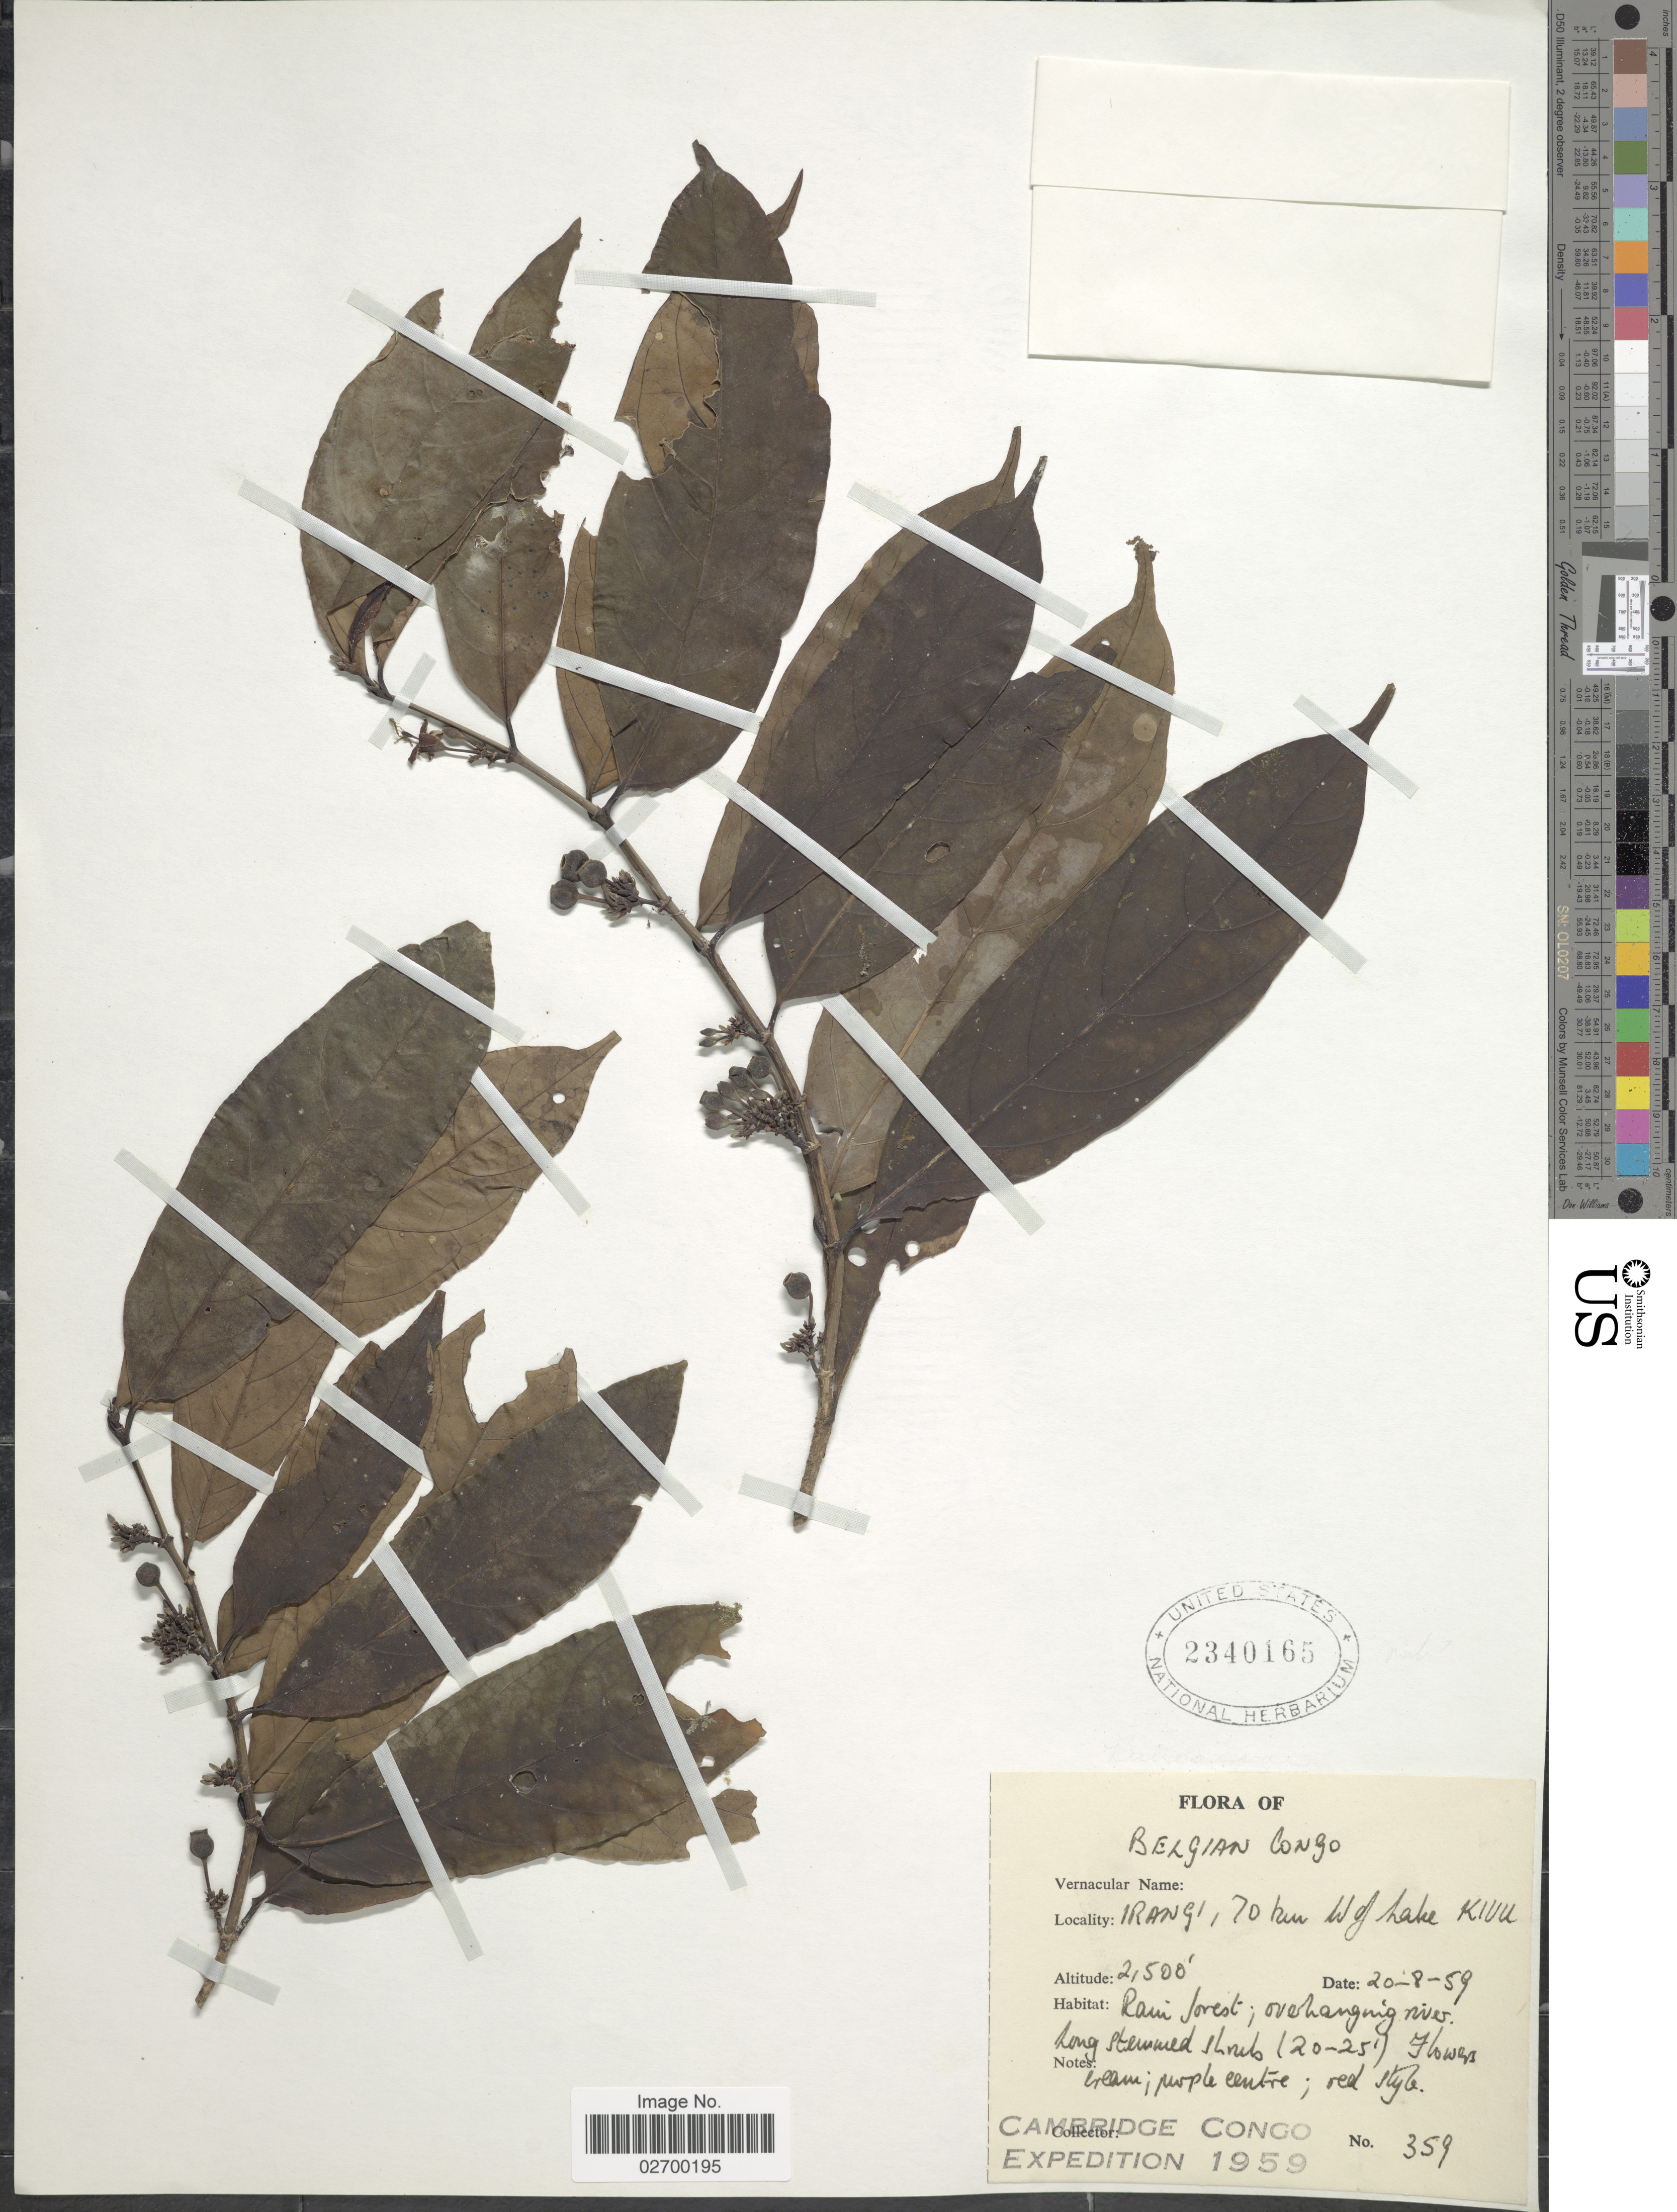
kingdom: Plantae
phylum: Tracheophyta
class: Magnoliopsida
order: Gentianales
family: Rubiaceae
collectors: Cambridge Congo Expedition 1959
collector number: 359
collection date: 1959-08-20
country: Congo, Democratic Republic of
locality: Belgian Congo. Irangi, 70 km W of Lake Kivu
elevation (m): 762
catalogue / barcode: US 2340165